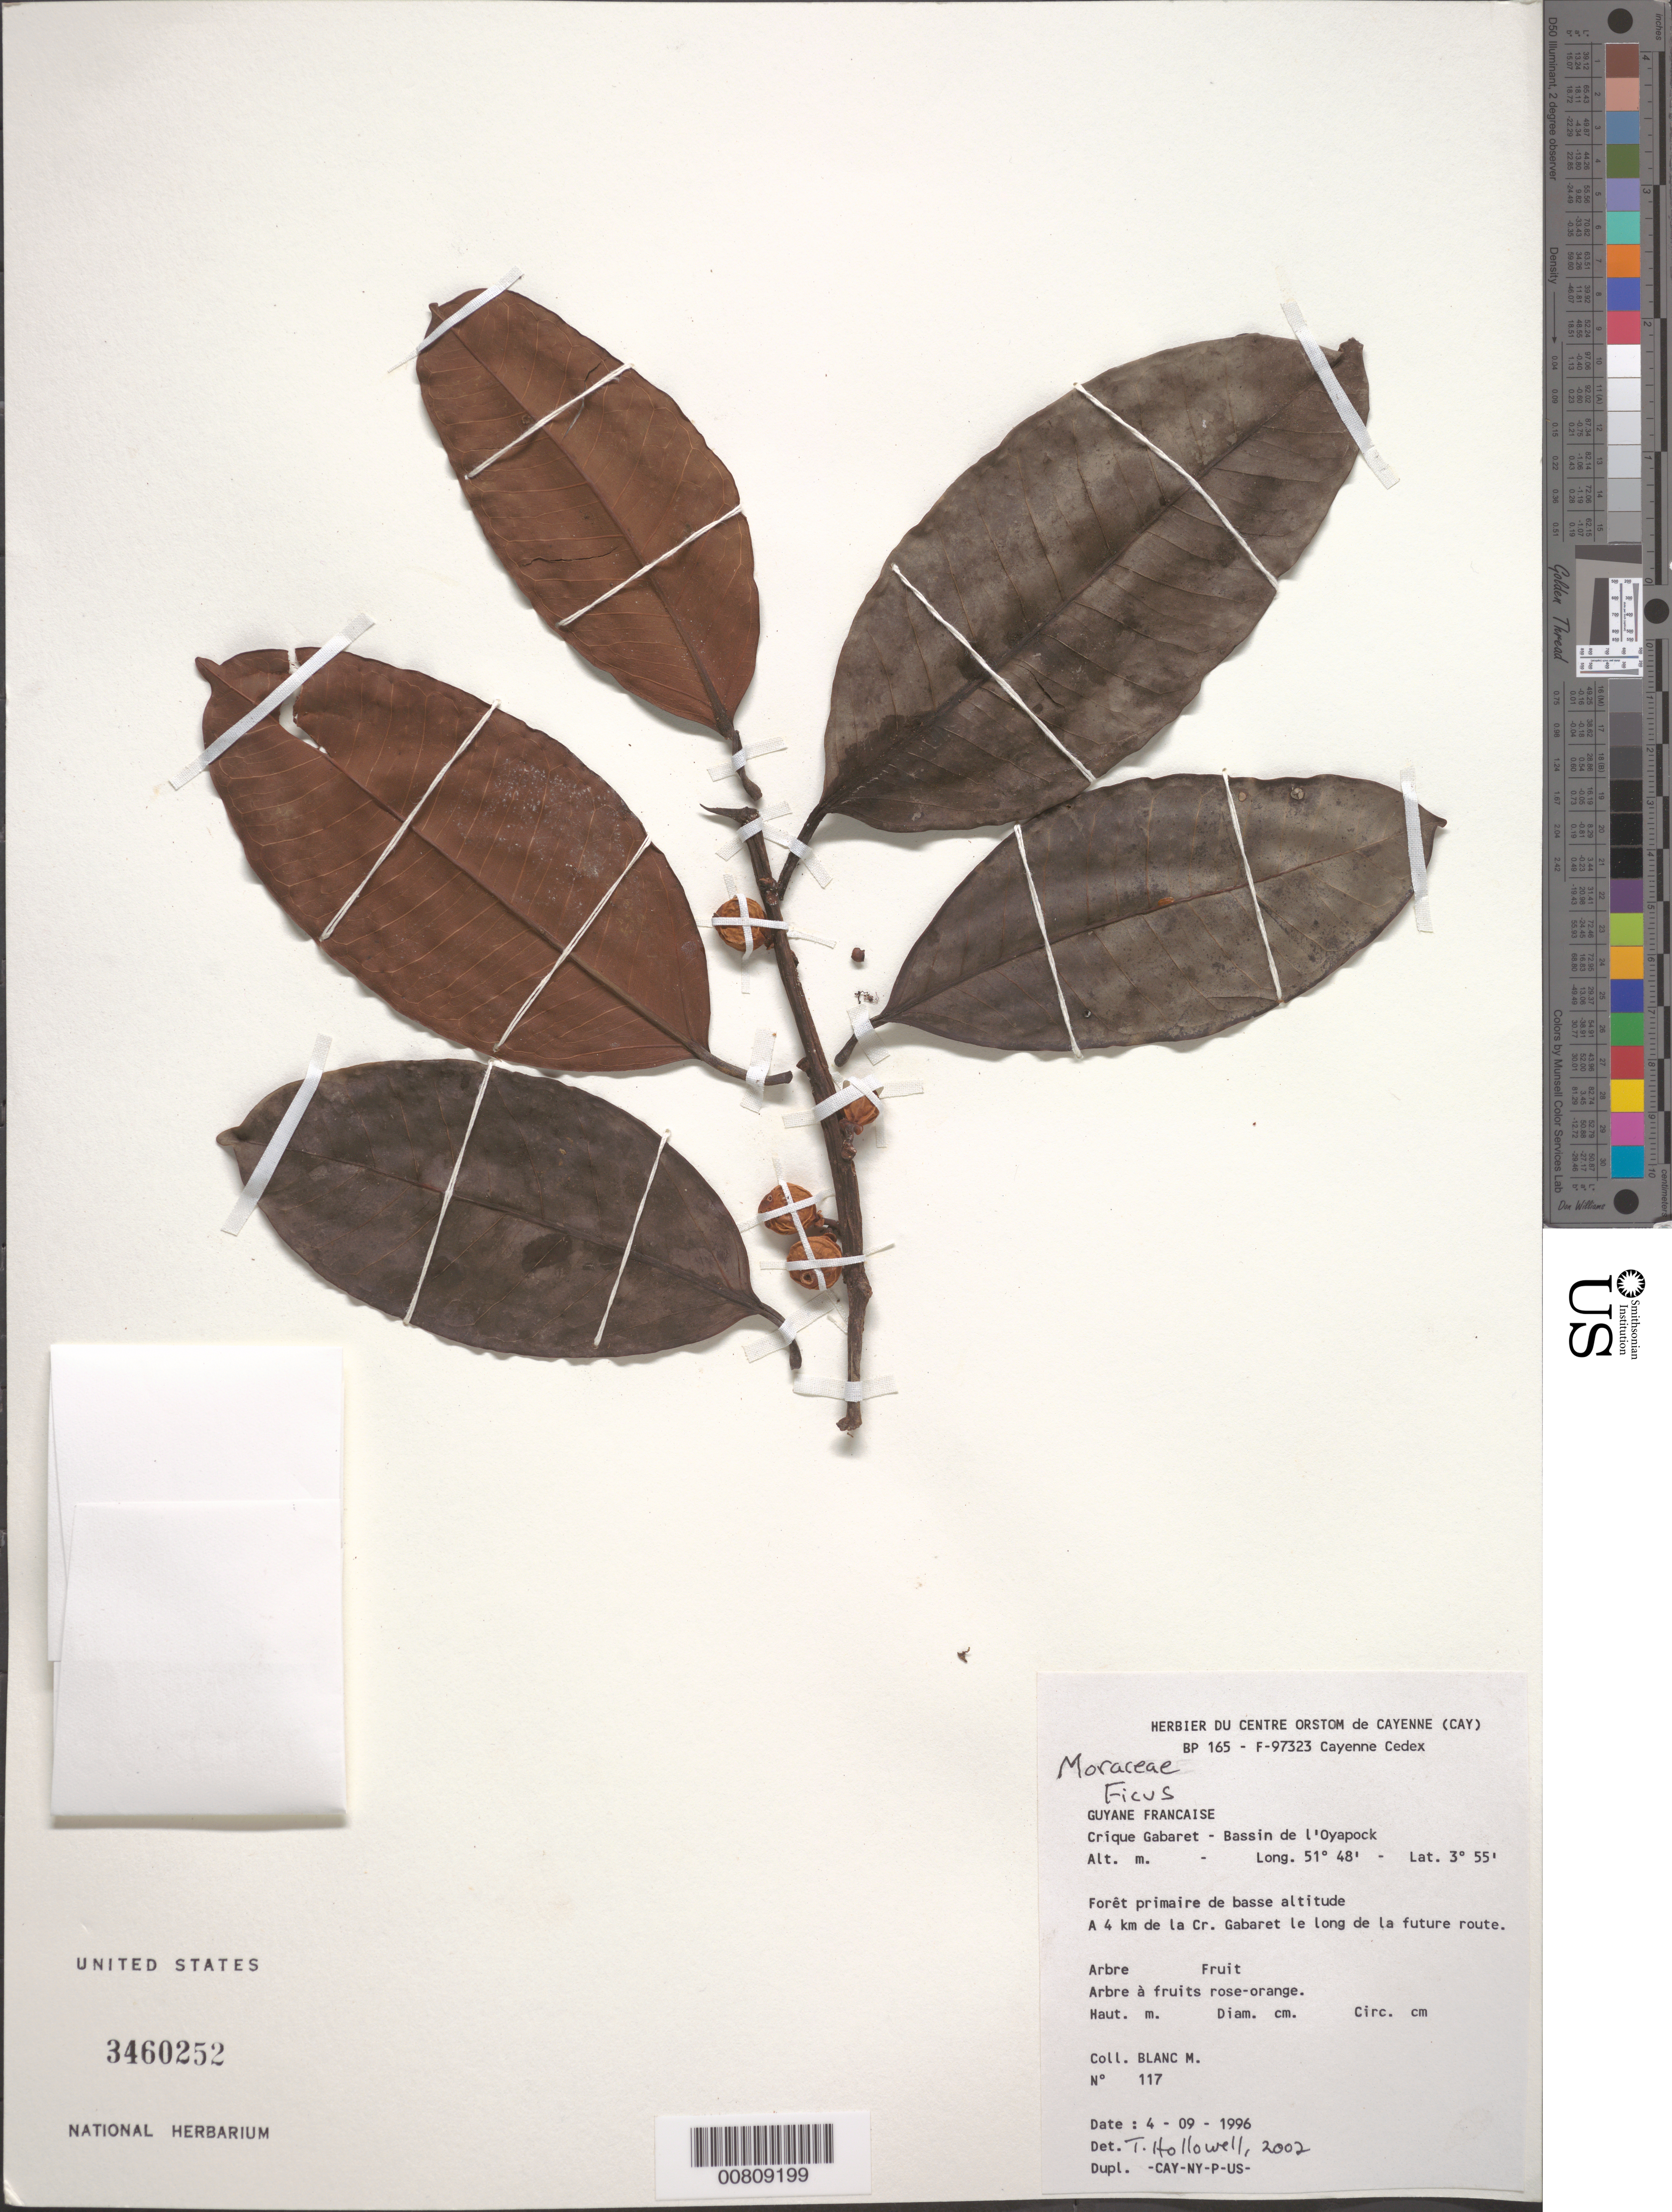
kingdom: Plantae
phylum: Tracheophyta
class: Magnoliopsida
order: Rosales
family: Moraceae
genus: Ficus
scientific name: Ficus sp.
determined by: Hollowell, T. H., (BOT), Smithsonian Institution - National Museum of Natural History (UNITED STATES)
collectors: M. Blanc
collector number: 117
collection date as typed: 4-Sep-96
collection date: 1996-09-04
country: French Guiana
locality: Crique Gabaret, Bassin de l'Oyapock, 4 km de la Crique Gabaret le long de la future route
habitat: Low primary forest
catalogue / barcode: US 3460252